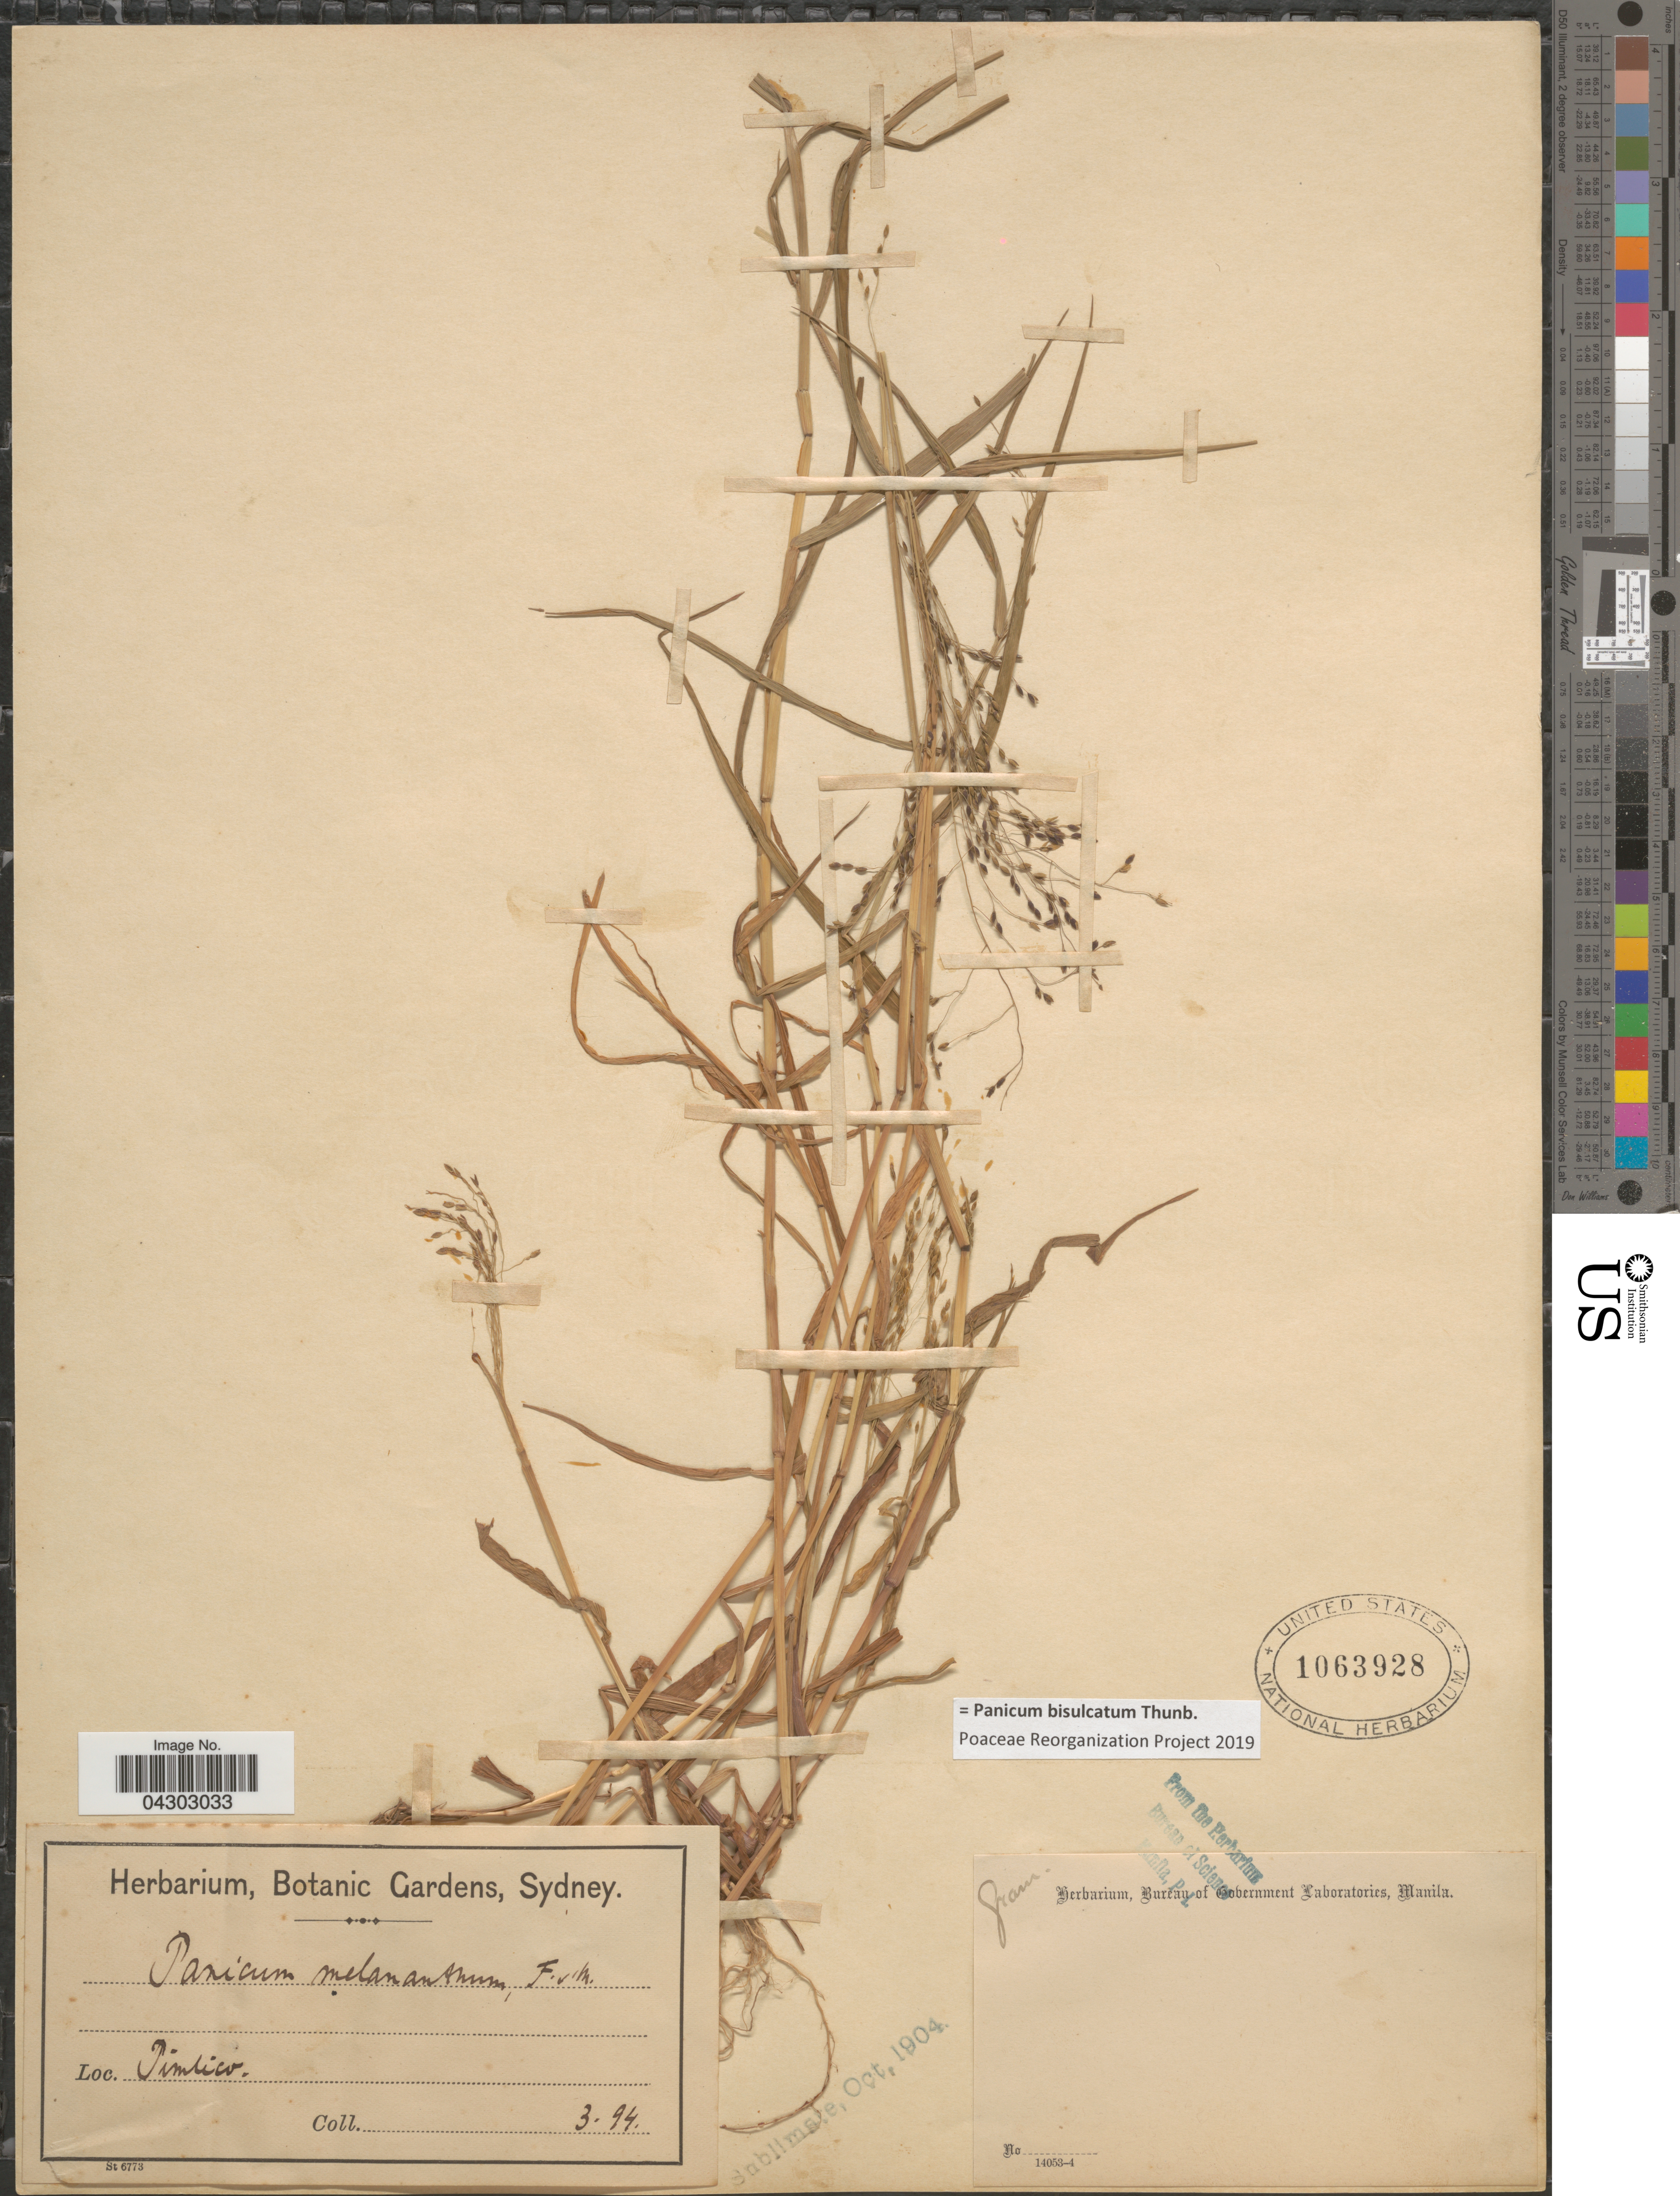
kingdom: Plantae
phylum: Tracheophyta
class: Liliopsida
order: Poales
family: Poaceae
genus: Panicum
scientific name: Panicum bisulcatum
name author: Thunb.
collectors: ex Herb. Bot. Gard. Sydney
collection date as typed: Transcribed d/m/y: /3/94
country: Australia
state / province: New South Wales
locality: Pimlico.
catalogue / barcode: US 1063928